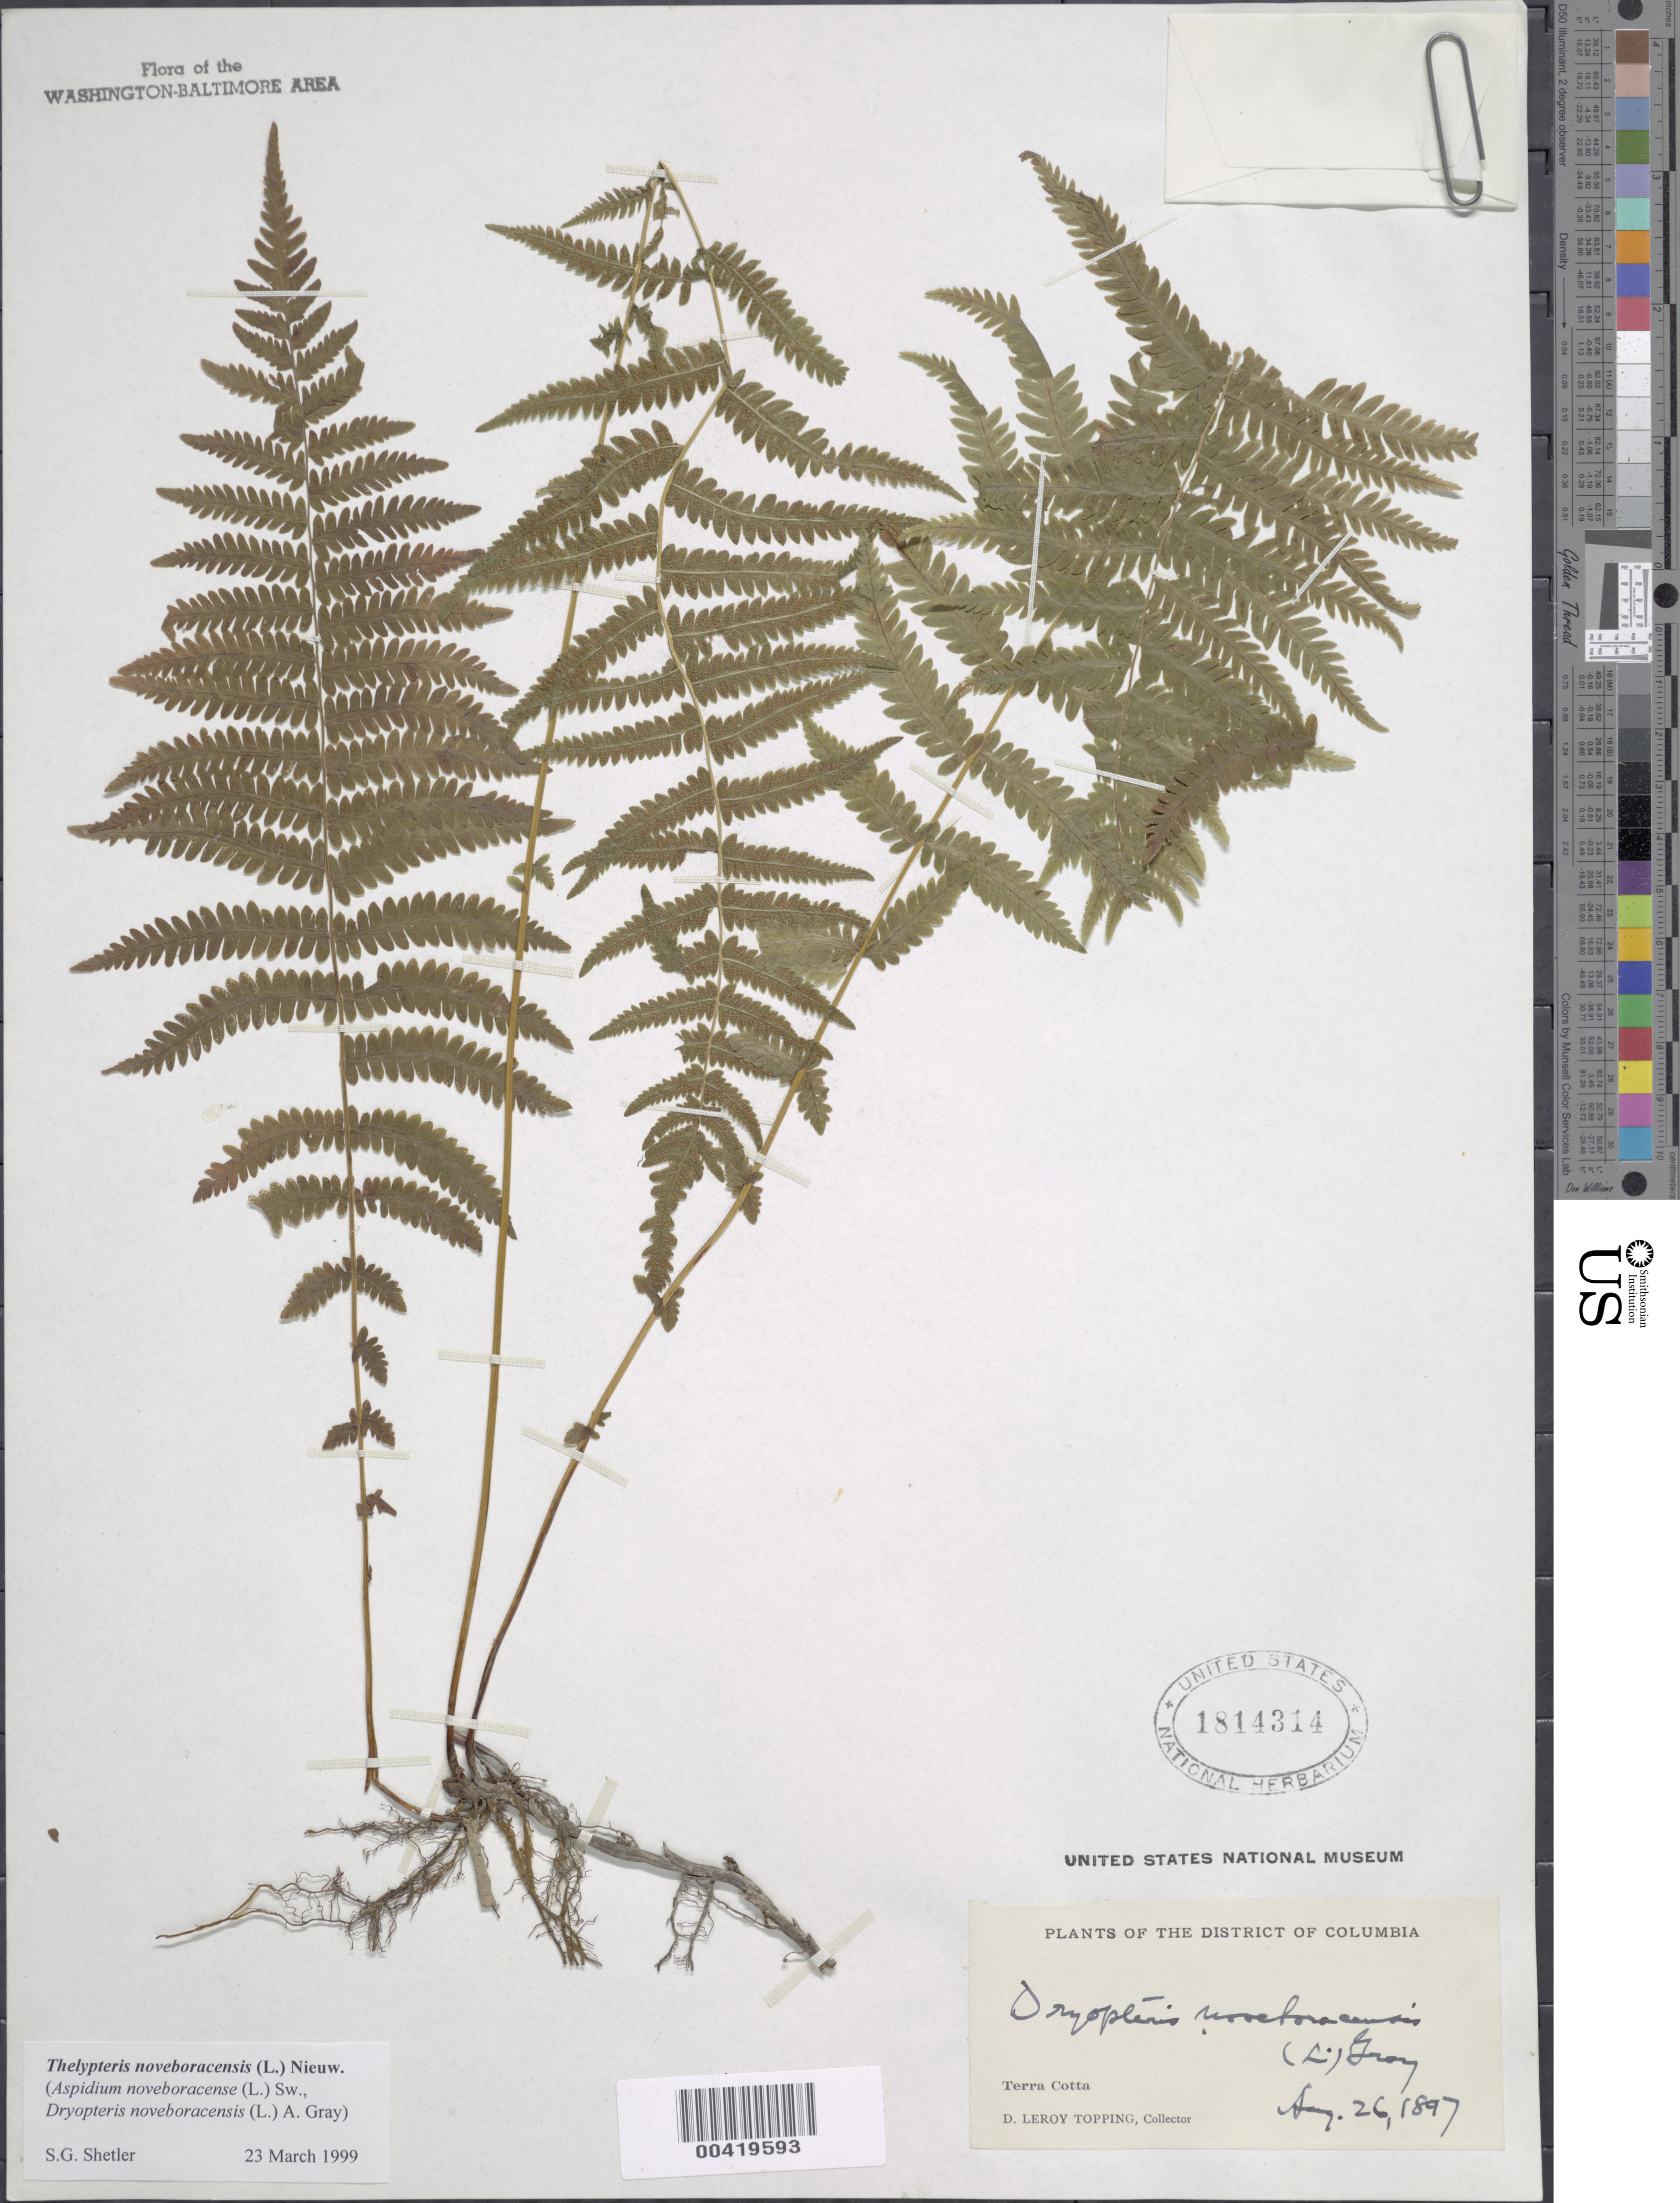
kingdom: Plantae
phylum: Tracheophyta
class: Polypodiopsida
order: Polypodiales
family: Thelypteridaceae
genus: Parathelypteris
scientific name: Parathelypteris noveboracensis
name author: (L.) Ching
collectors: D. L. Topping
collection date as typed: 26 Aug 1897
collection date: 1897-08-26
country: United States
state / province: District of Columbia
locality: Terra Cotta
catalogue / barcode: US 1814314